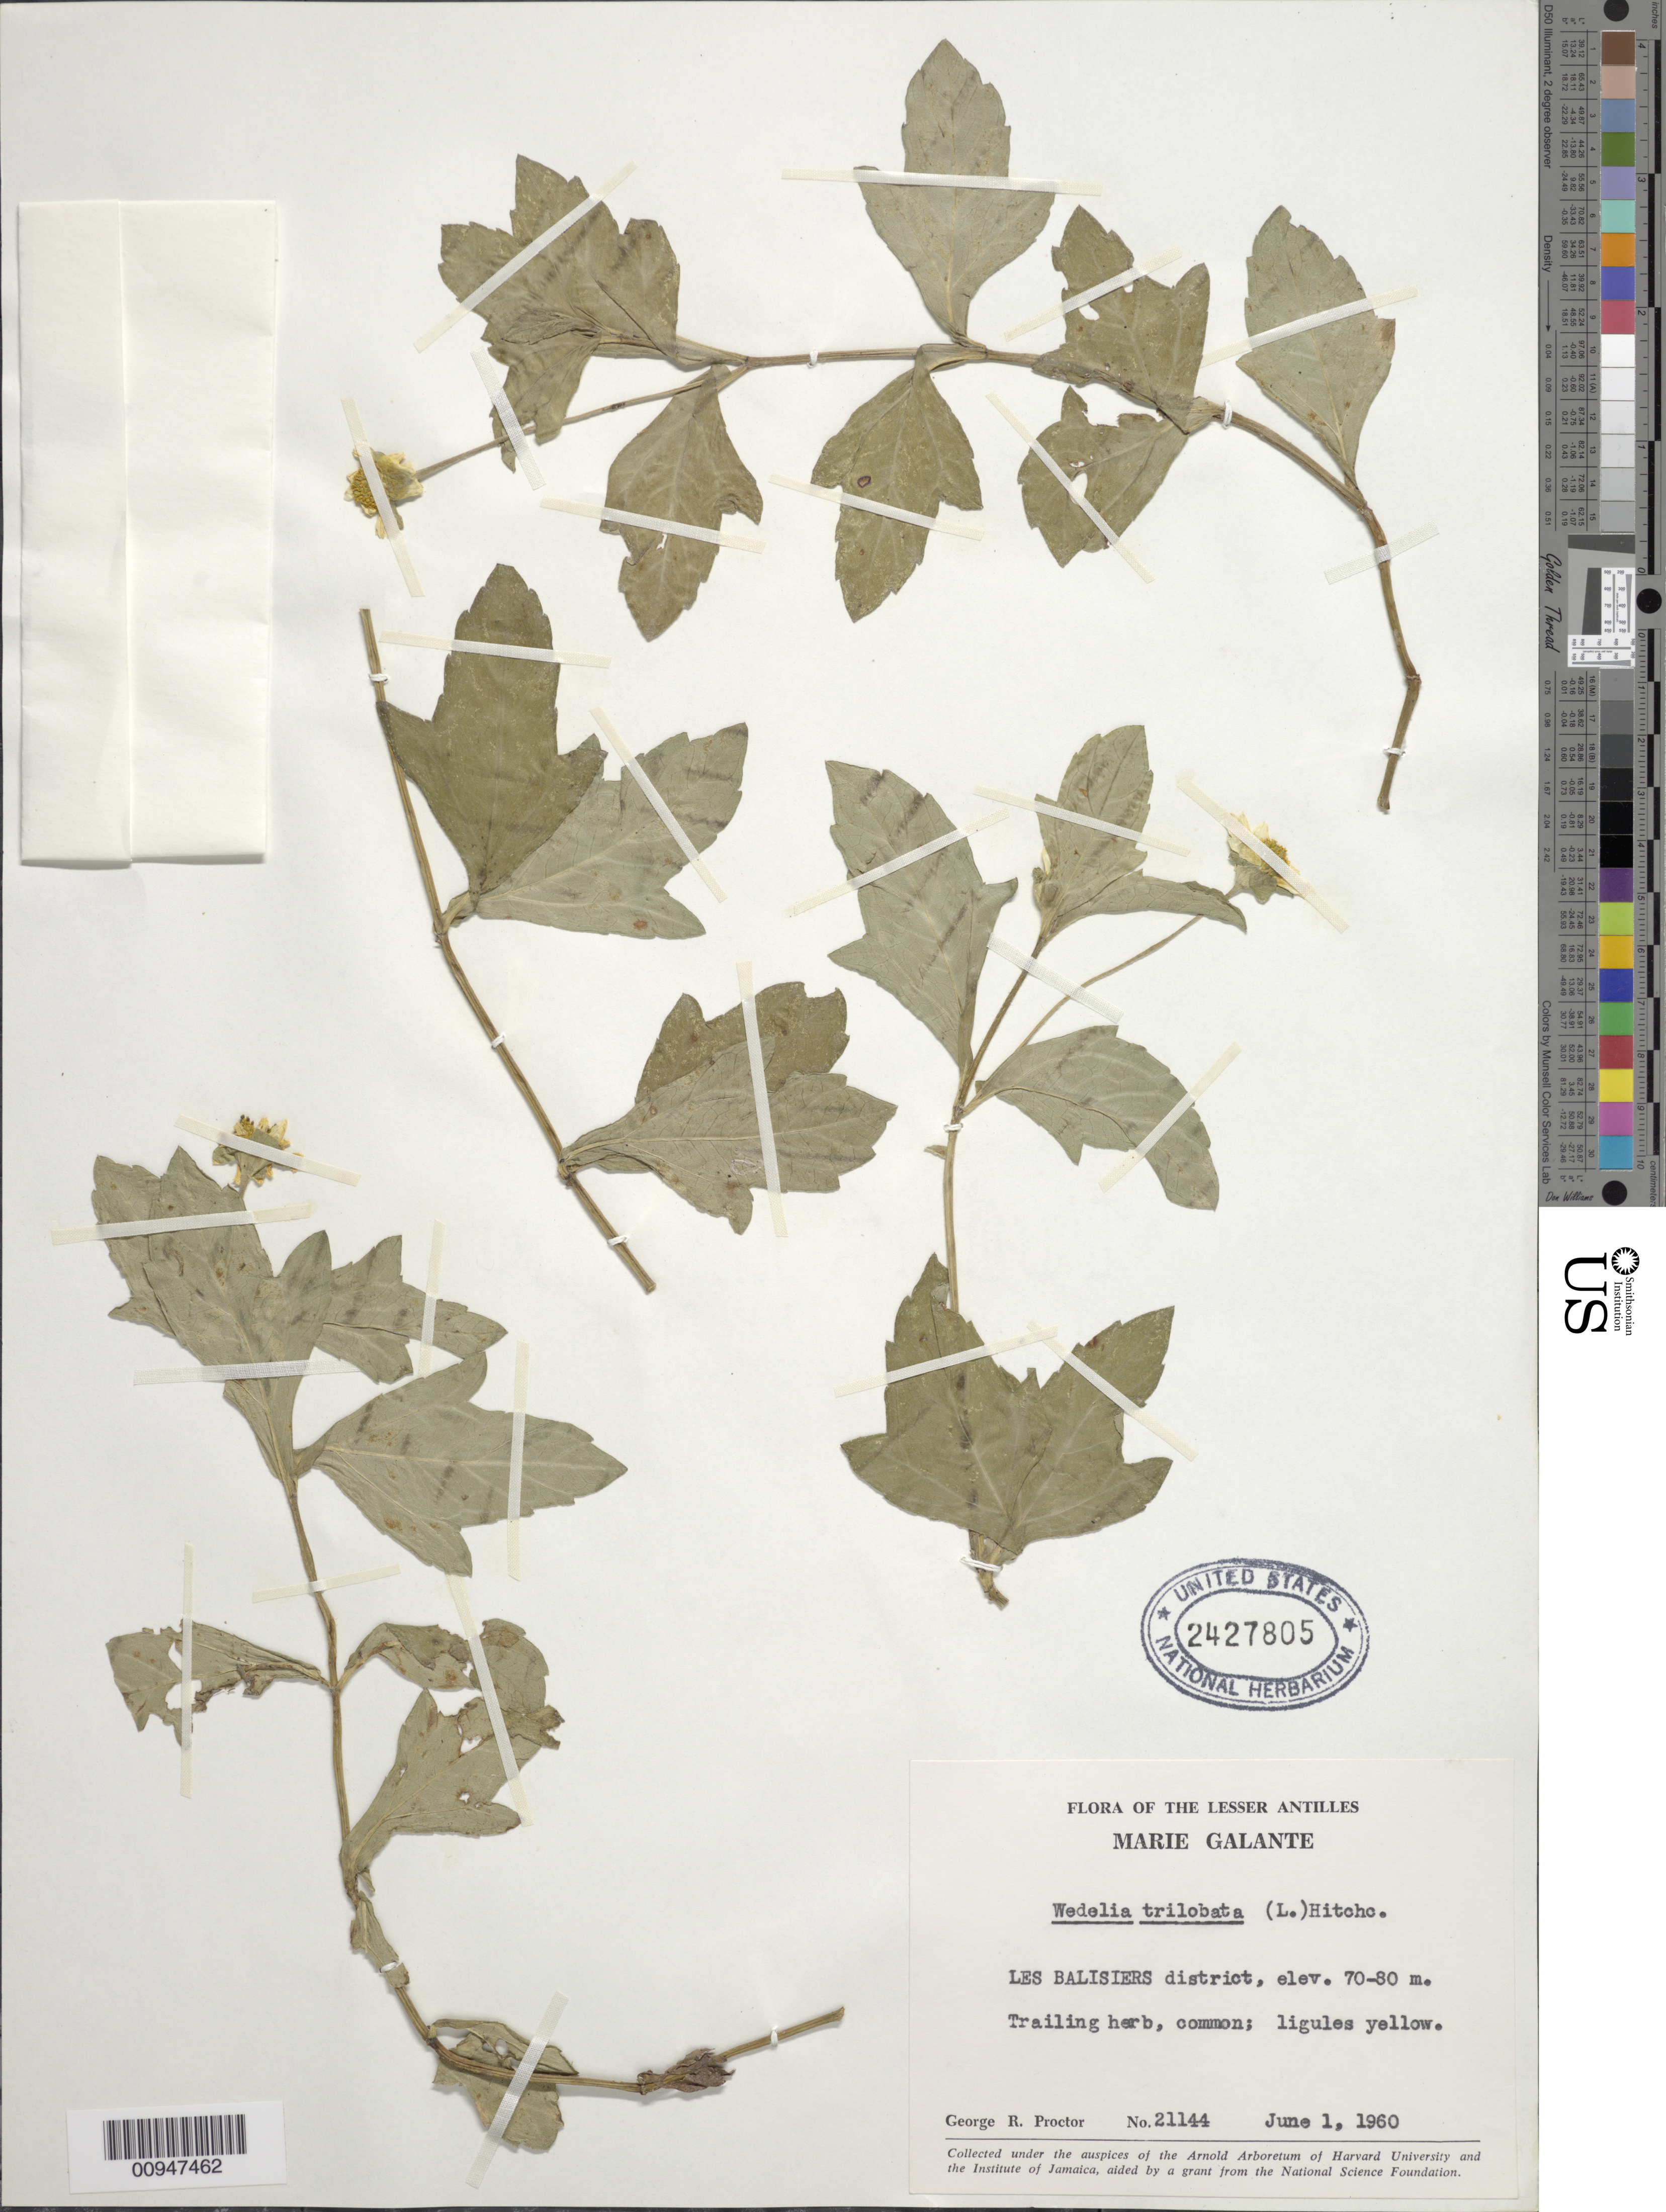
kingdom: Plantae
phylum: Tracheophyta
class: Magnoliopsida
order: Asterales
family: Asteraceae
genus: Sphagneticola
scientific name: Sphagneticola trilobata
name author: (L.) Pruski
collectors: G. R. Proctor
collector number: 21144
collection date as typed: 01 Jun 1960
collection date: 1960-06-01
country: Guadeloupe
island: Marie Galante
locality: Les Balisiers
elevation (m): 70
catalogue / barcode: US 2427805